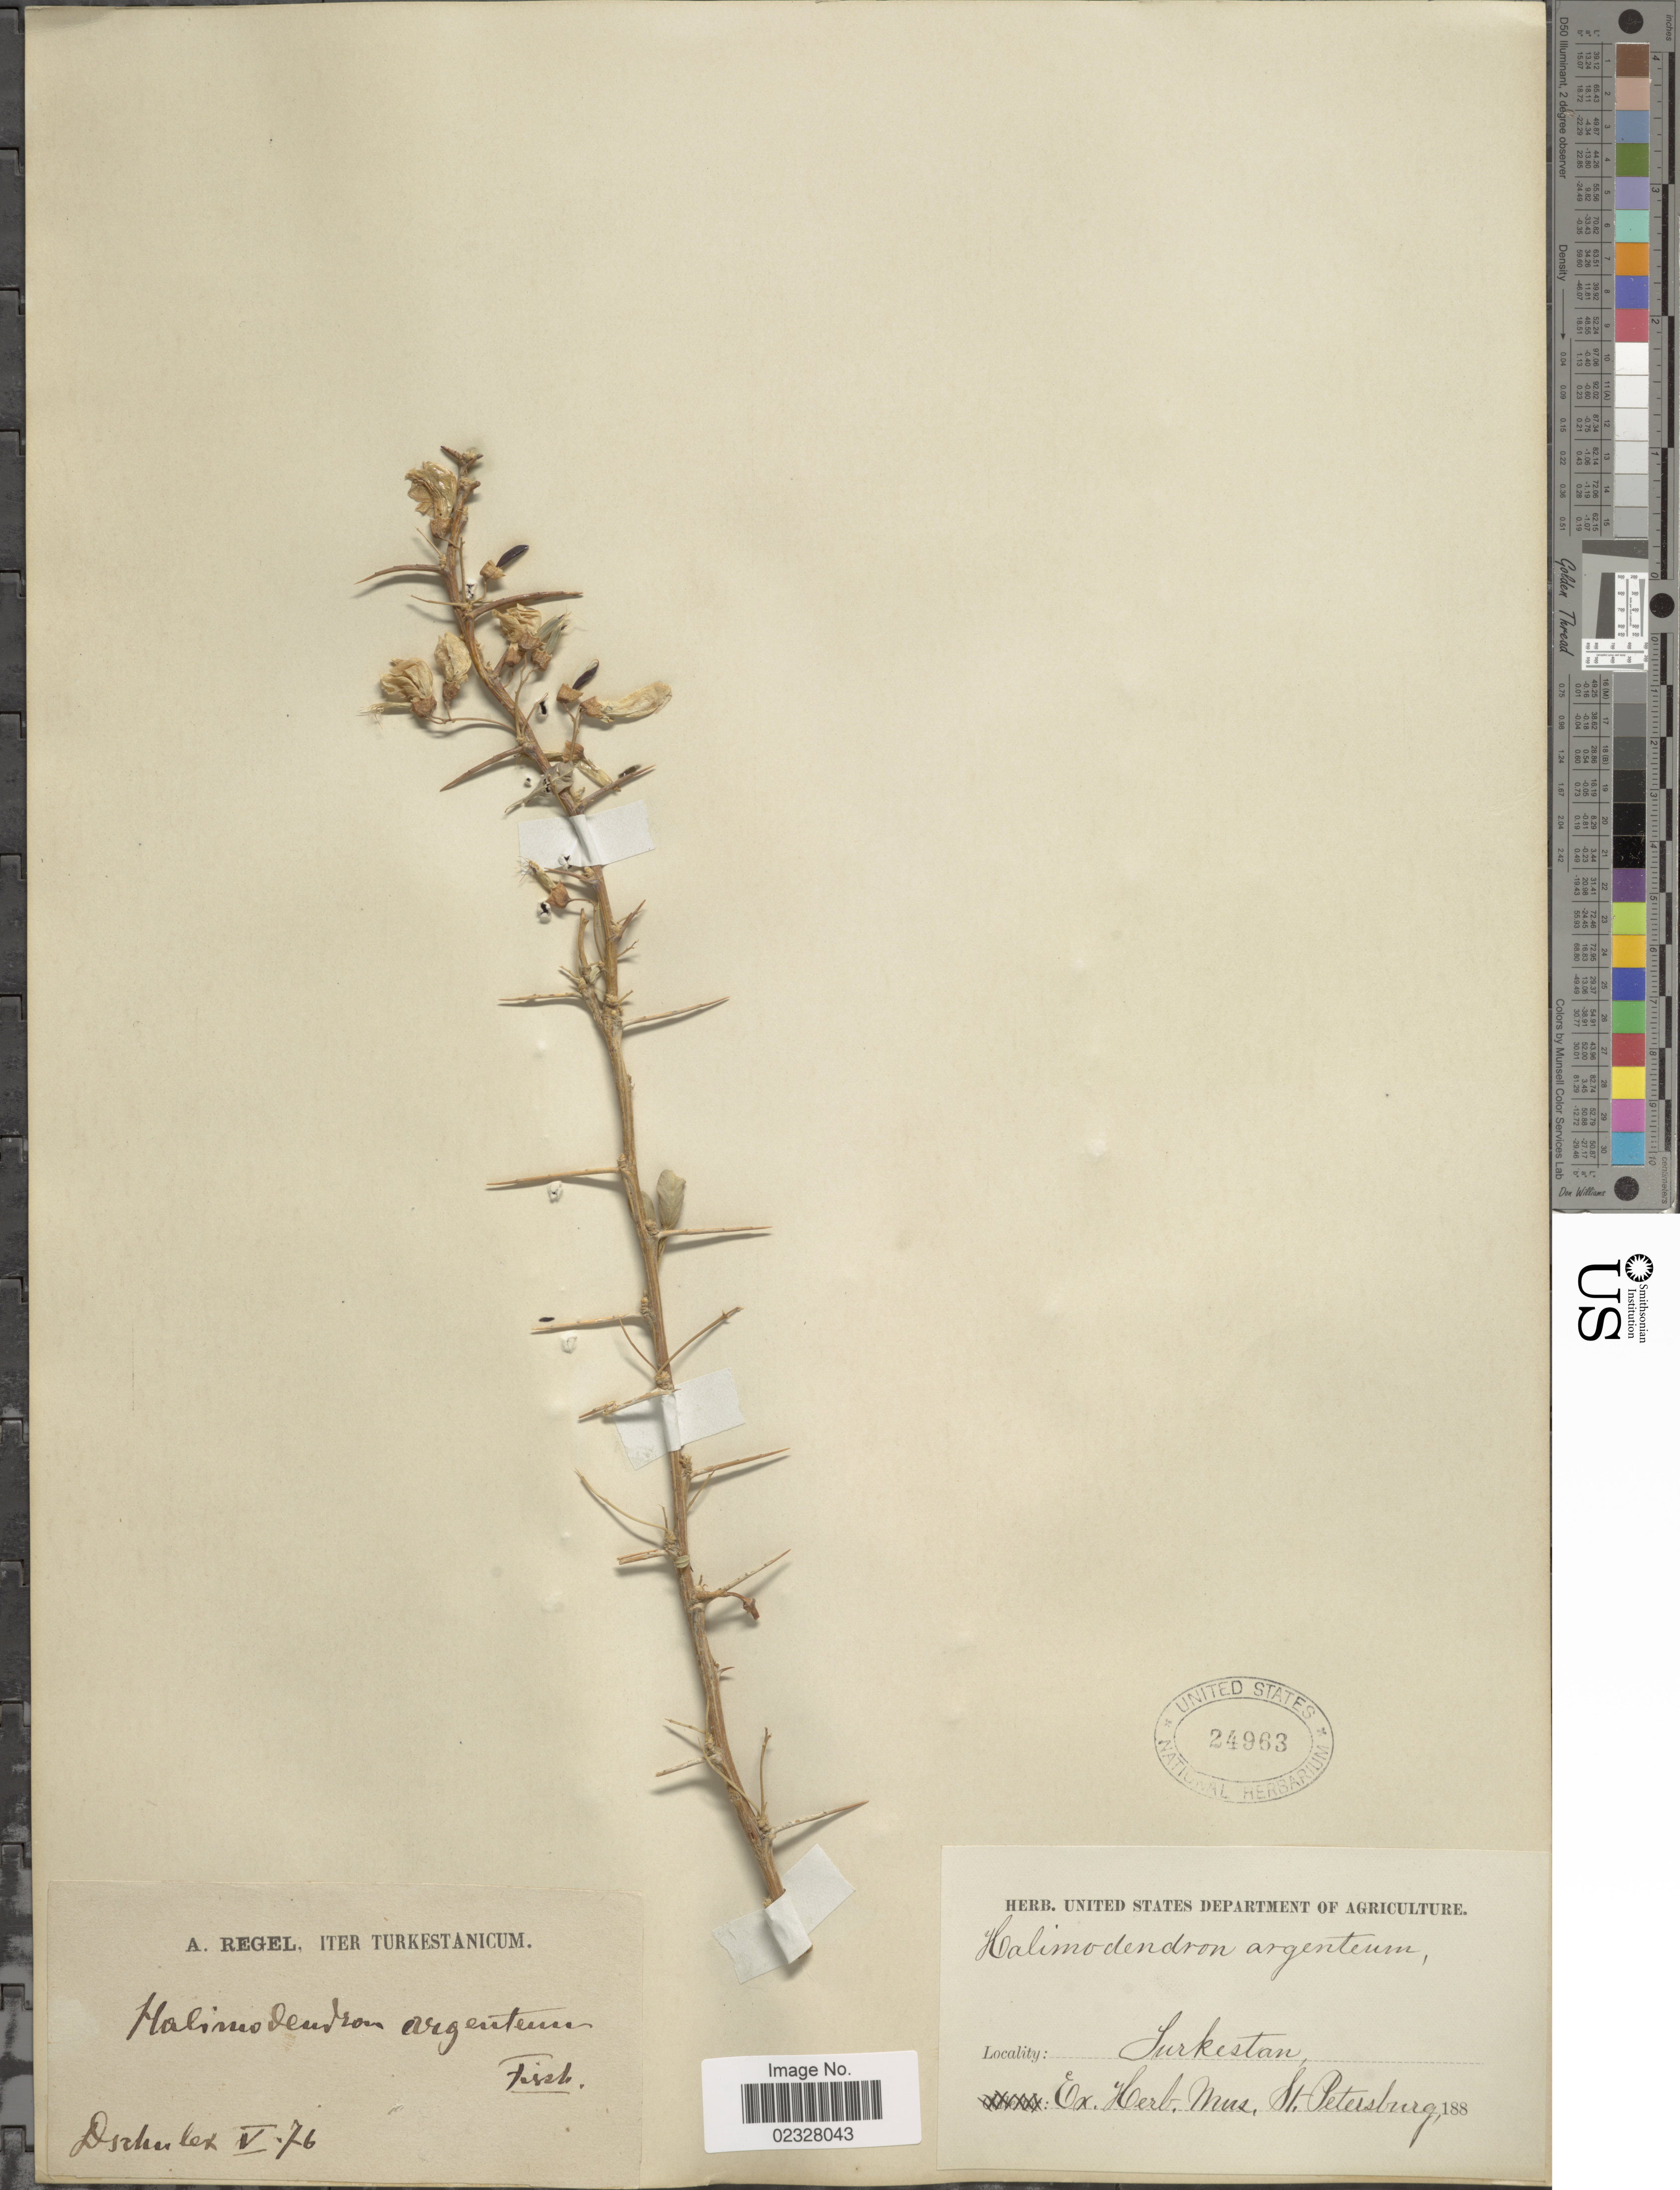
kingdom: Plantae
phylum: Tracheophyta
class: Magnoliopsida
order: Fabales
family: Fabaceae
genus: Caragana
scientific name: Caragana halodenron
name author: (Pall.) Dum. Cours.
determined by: (US) Smithsonian Institution - National Museum of Natural History - Department of Botany (UNITED STATES)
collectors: A. Regel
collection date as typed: Transcribed d/m/y: /5/76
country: Kazakhstan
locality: Turkestan. turkestanicum, [illegible text]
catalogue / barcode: US 24963